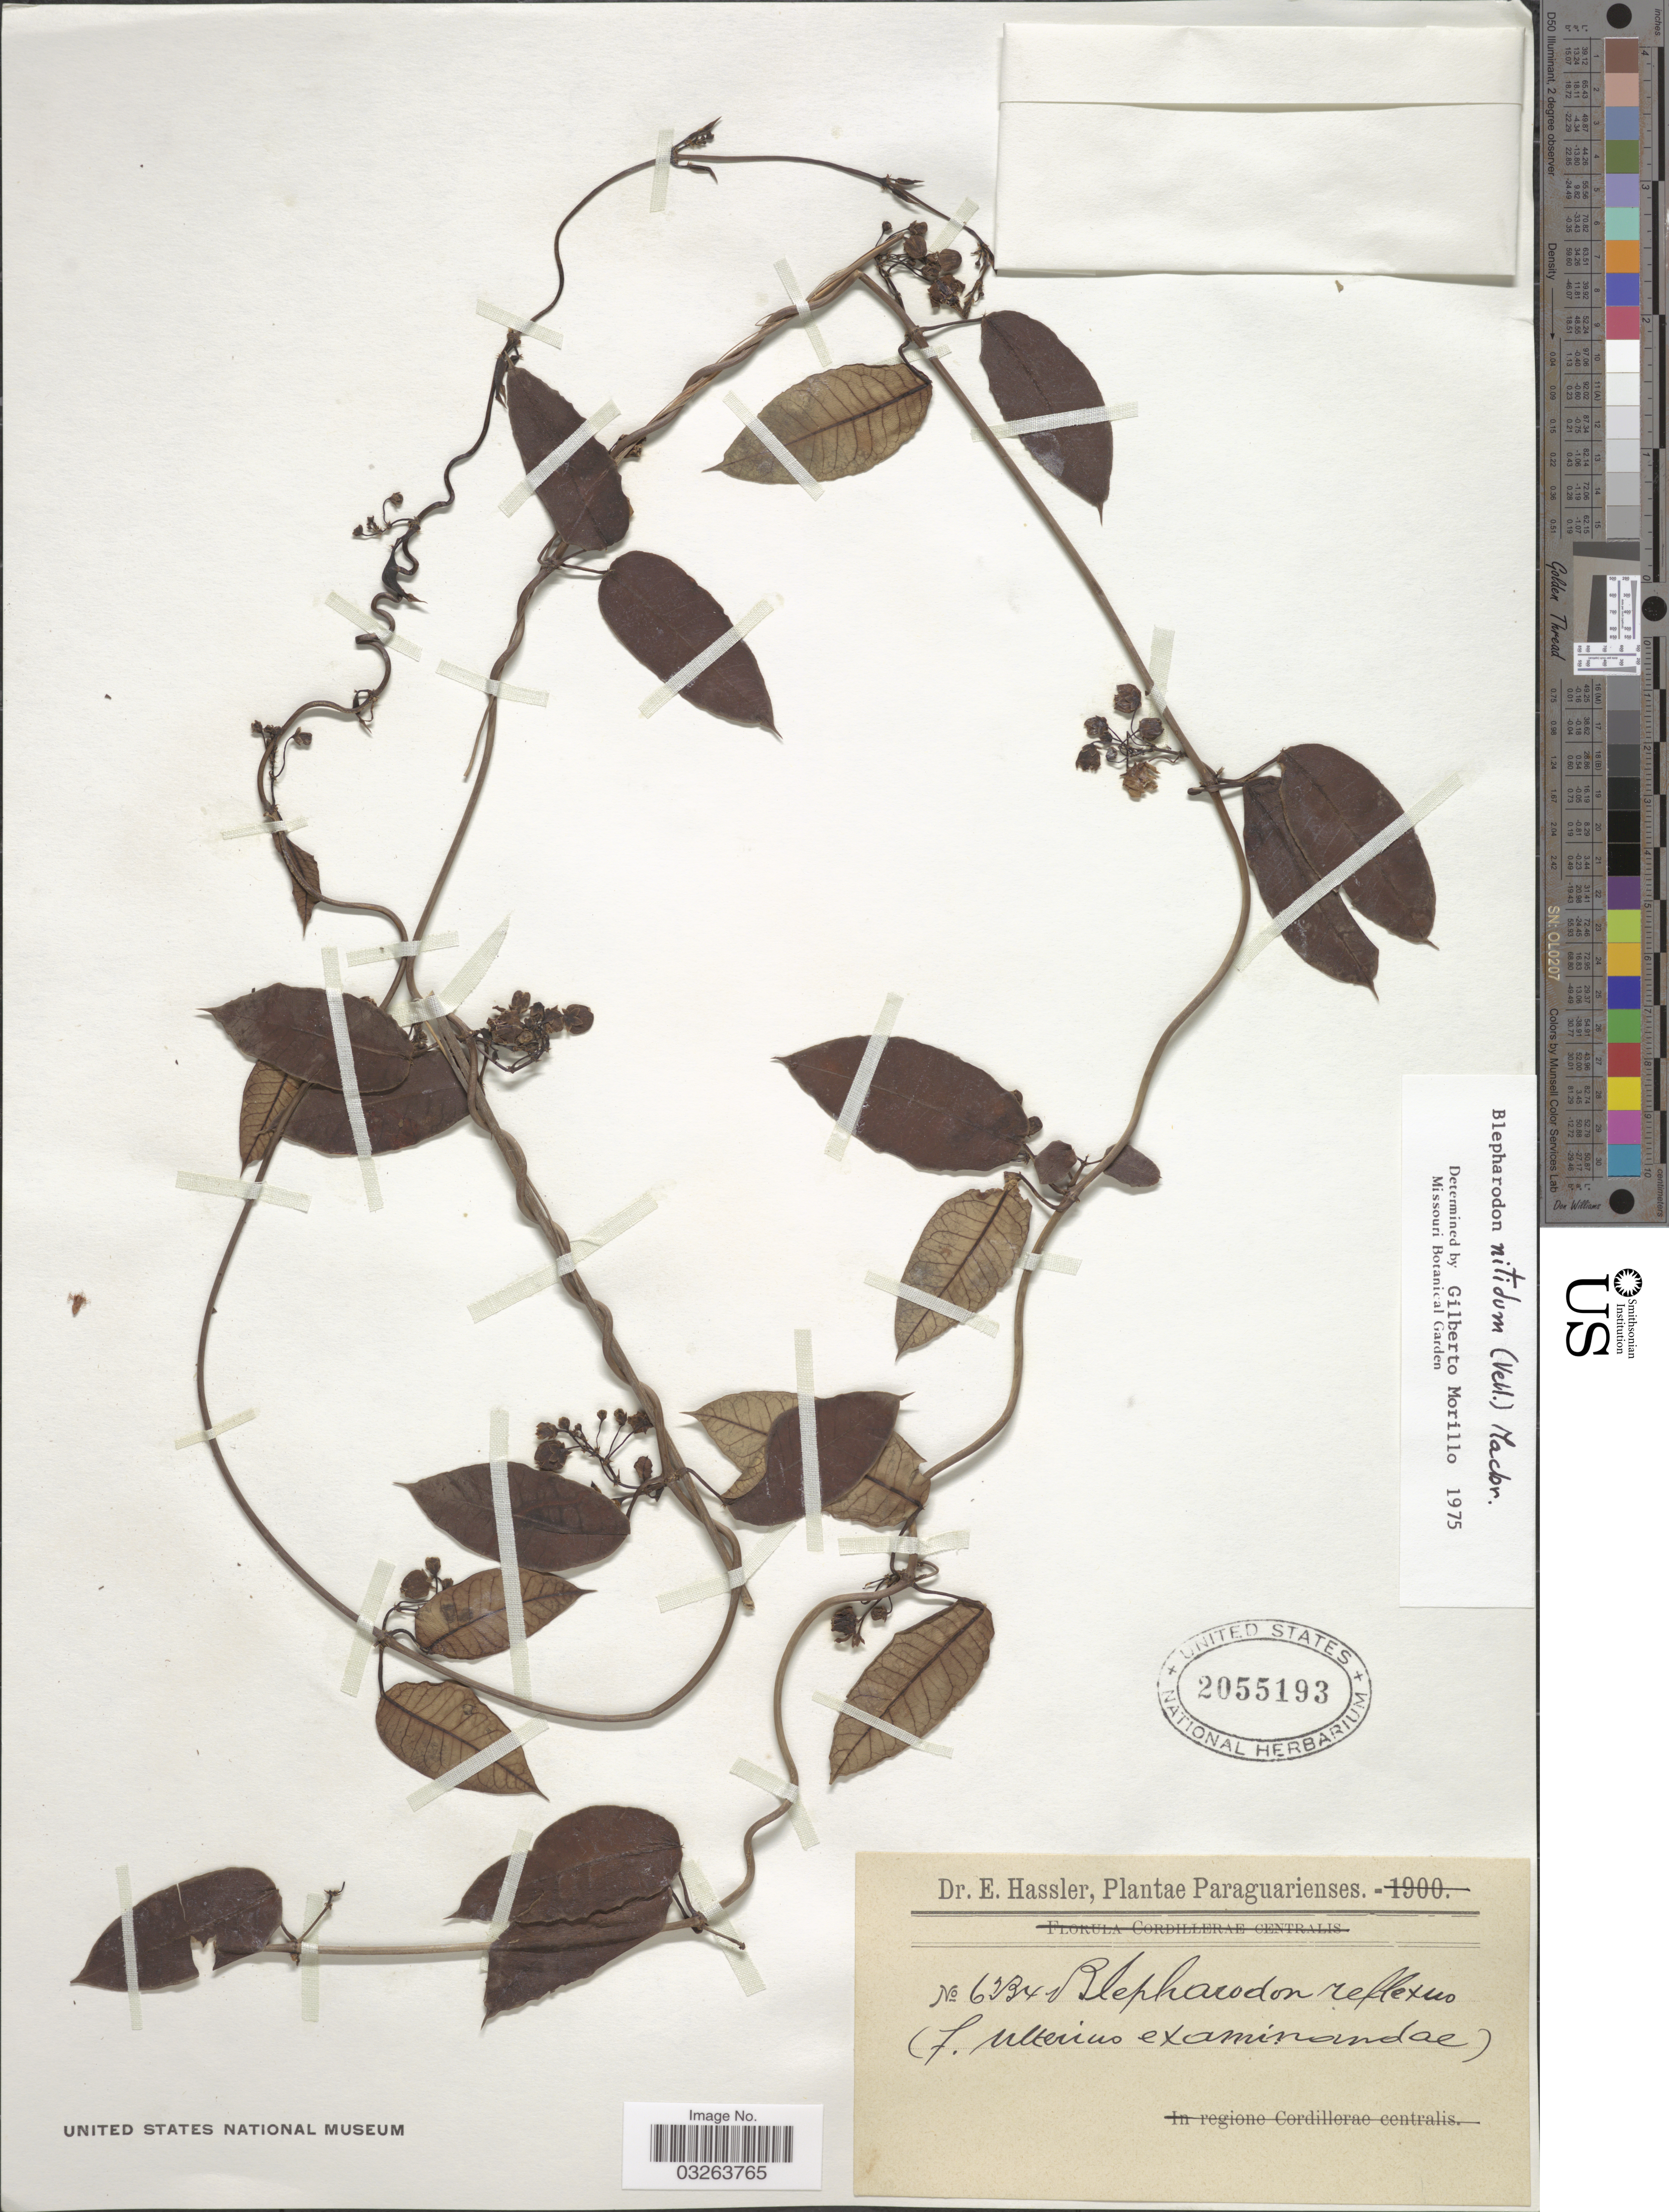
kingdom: Plantae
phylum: Tracheophyta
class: Magnoliopsida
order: Gentianales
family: Apocynaceae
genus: Blepharodon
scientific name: Blepharodon nitidum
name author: (Vell.) J.F. Macbr.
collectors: E. Hassler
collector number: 62341*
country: Paraguay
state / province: Paraguari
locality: Paraguarienses.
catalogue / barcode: US 2055193